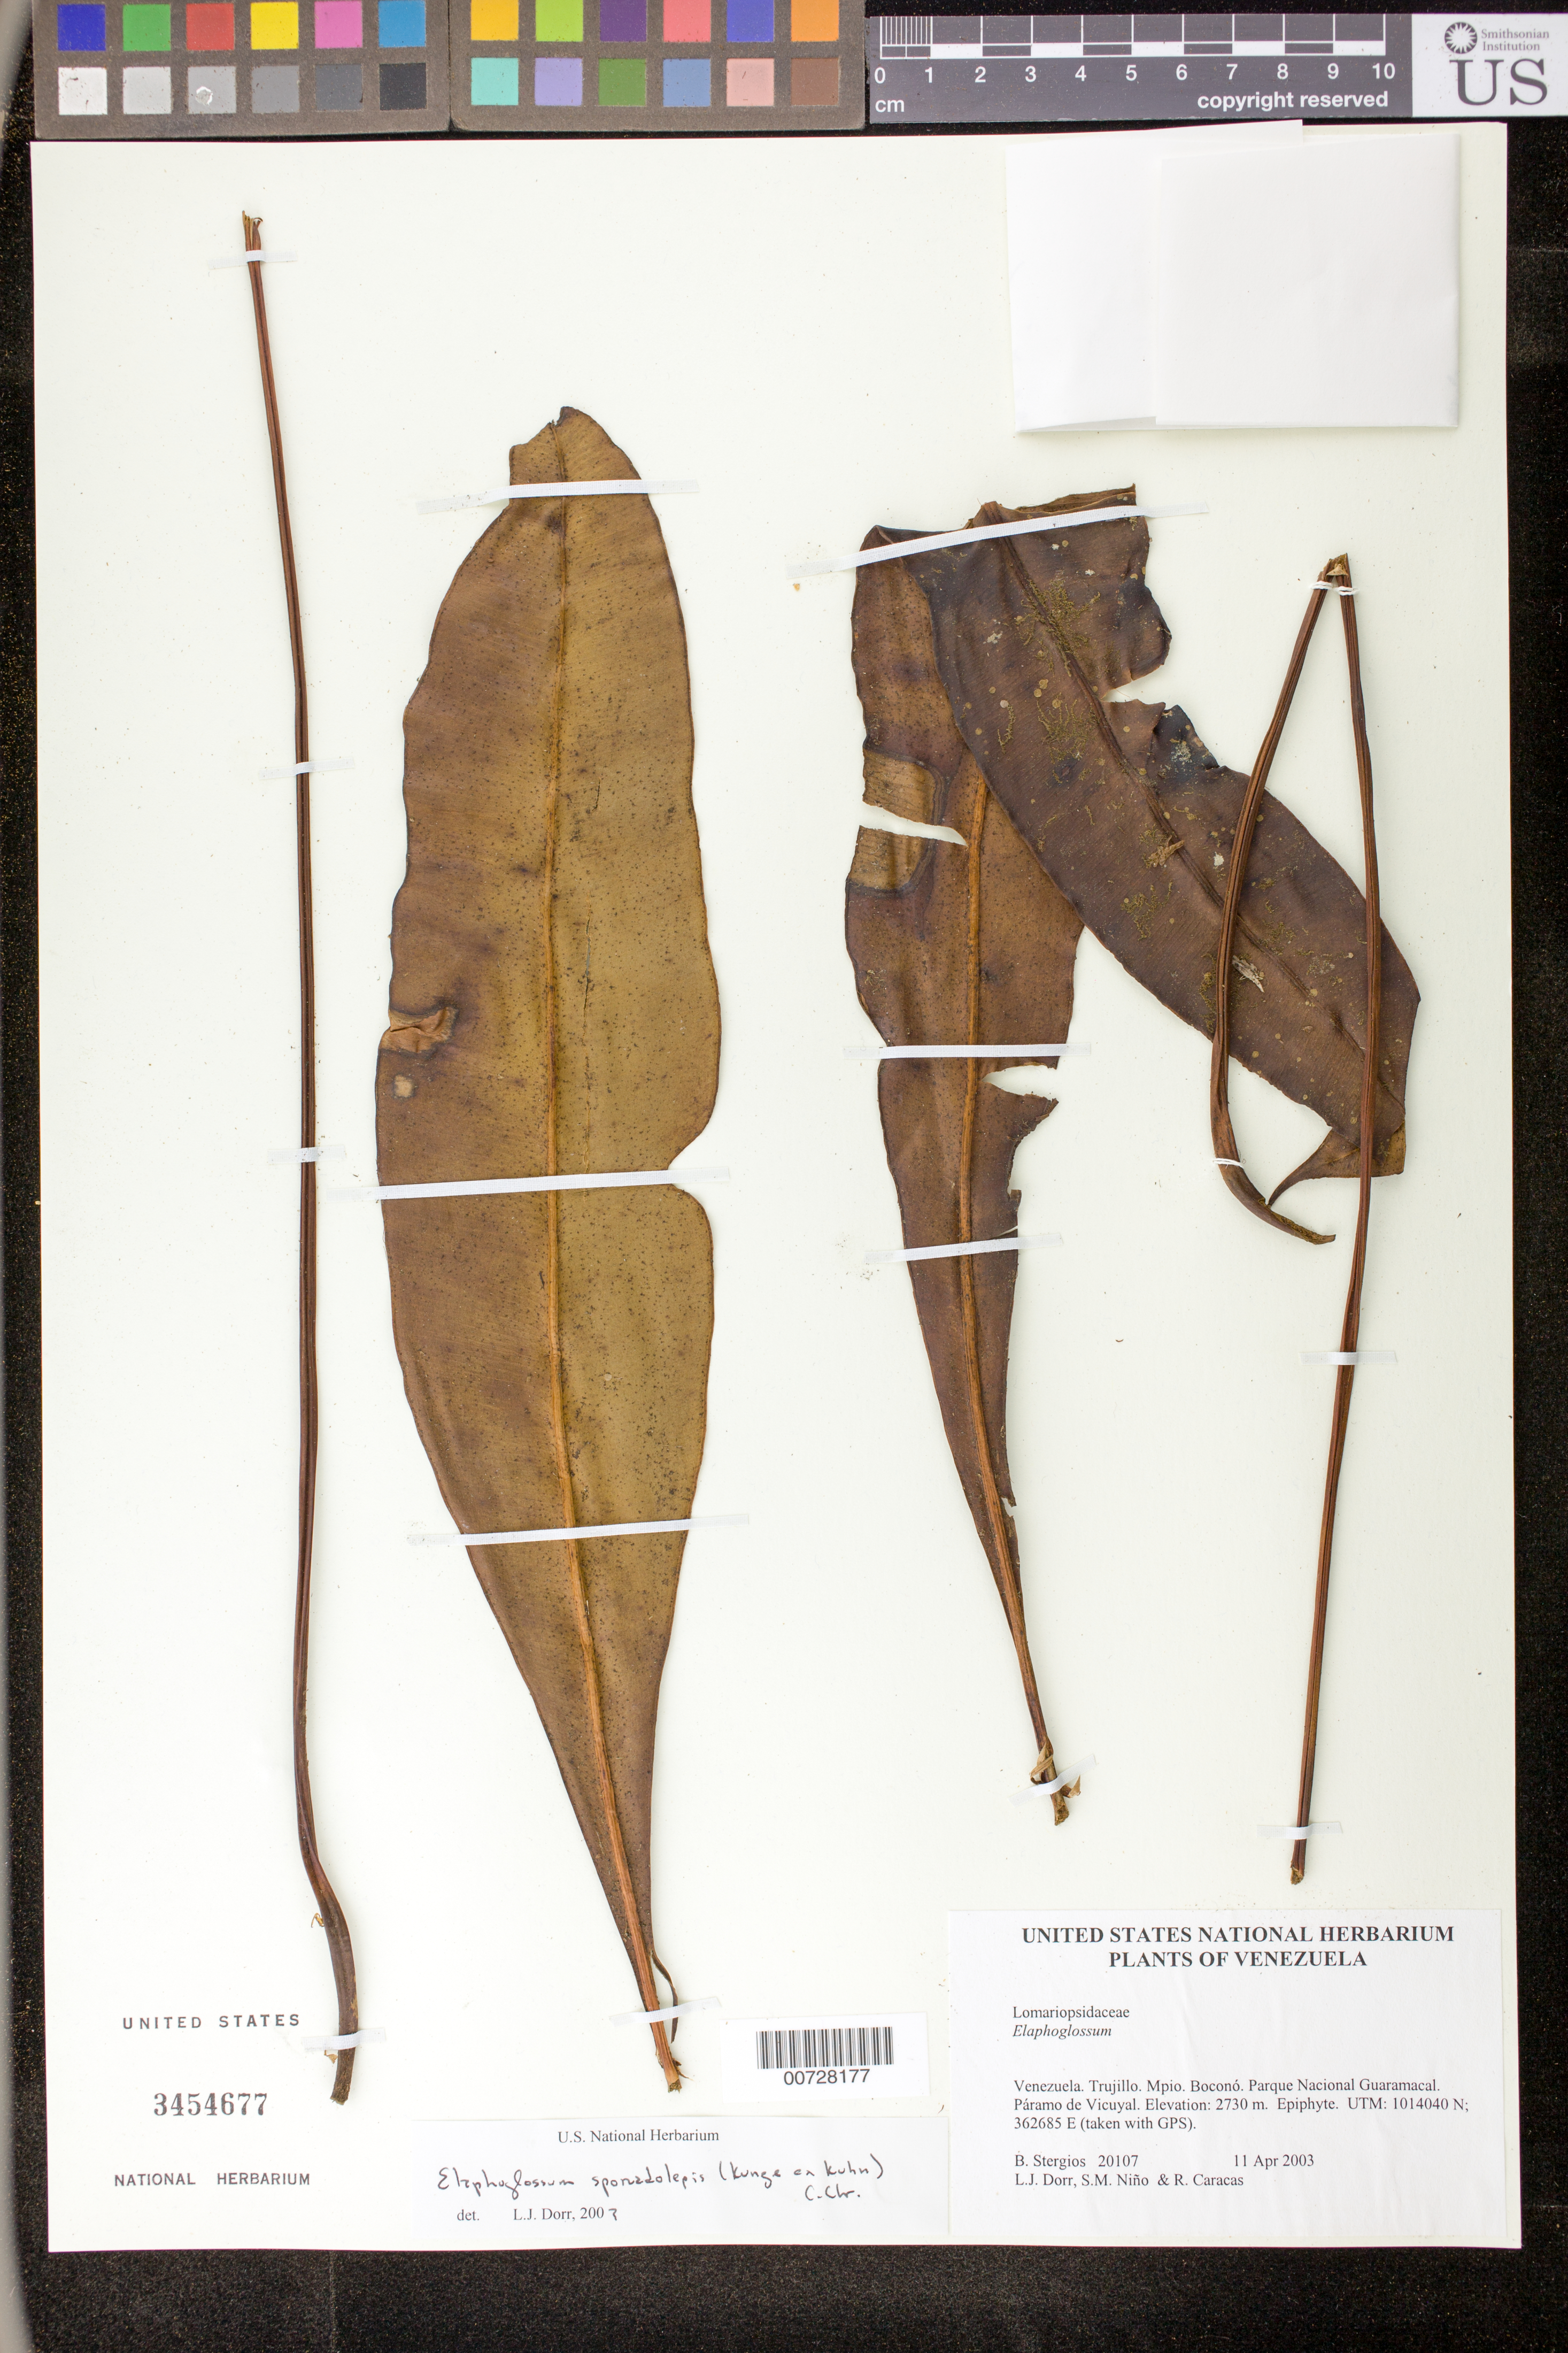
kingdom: Plantae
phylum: Tracheophyta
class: Polypodiopsida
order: Polypodiales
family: Dryopteridaceae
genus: Elaphoglossum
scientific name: Elaphoglossum sporadolepis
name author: (Kunze ex Kuhn) T. Moore ex C. Chr.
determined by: Dorr, L. J., (BOT), Smithsonian Institution - National Museum of Natural History (UNITED STATES)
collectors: B. G. Stergios, L. J. Dorr, S. M. Niño & R. Caracas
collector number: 20107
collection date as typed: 11 Apr 2003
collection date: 2003-04-11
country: Venezuela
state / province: Trujillo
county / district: Boconó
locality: Parque Nacional Guaramacal. Páramo de Vicuyal.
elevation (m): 2730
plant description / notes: NY, PORT, UC, US, VEN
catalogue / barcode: US 3454677